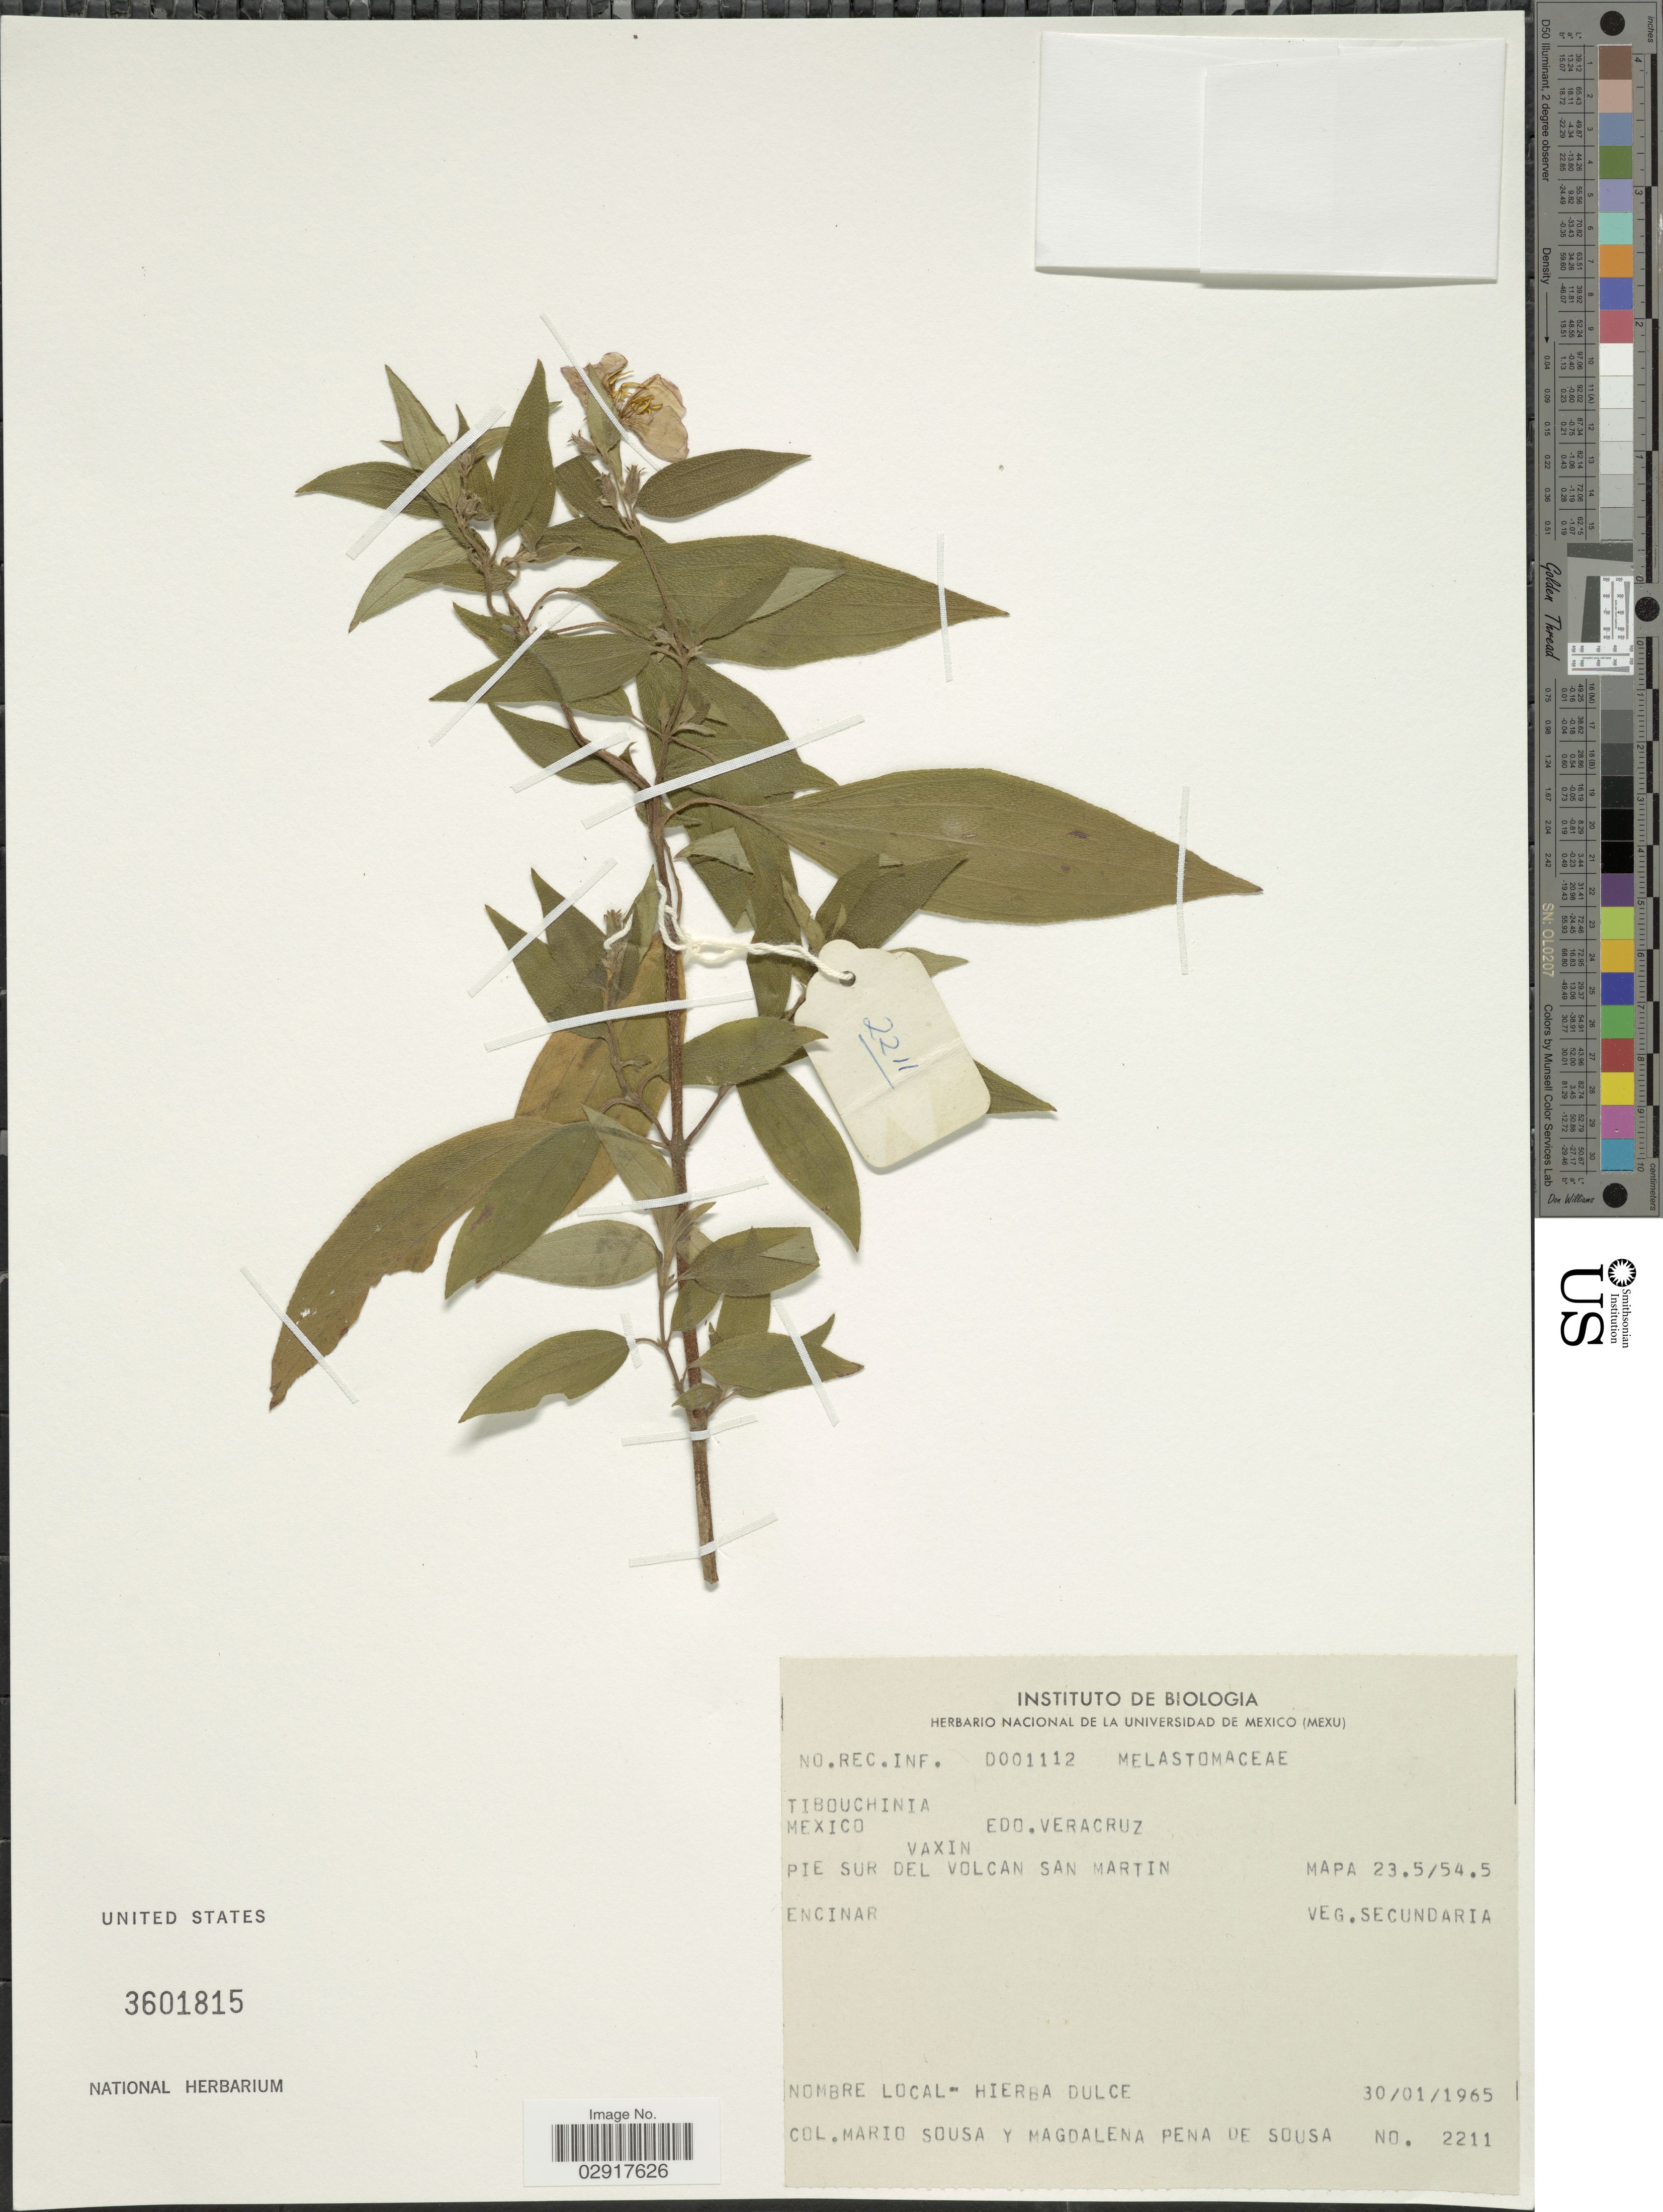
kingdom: Plantae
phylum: Tracheophyta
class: Magnoliopsida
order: Myrtales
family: Melastomataceae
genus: Tibouchina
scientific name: Tibouchina sp.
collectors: M. Sousa S. & M. Pena de Sousa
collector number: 2211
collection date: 1965-01-30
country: Mexico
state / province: Veracruz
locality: Edo. Veracruz. Vaxin Pie sur del Volcan San Martin. Mapa 23.5/54.5.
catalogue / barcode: US 3601815